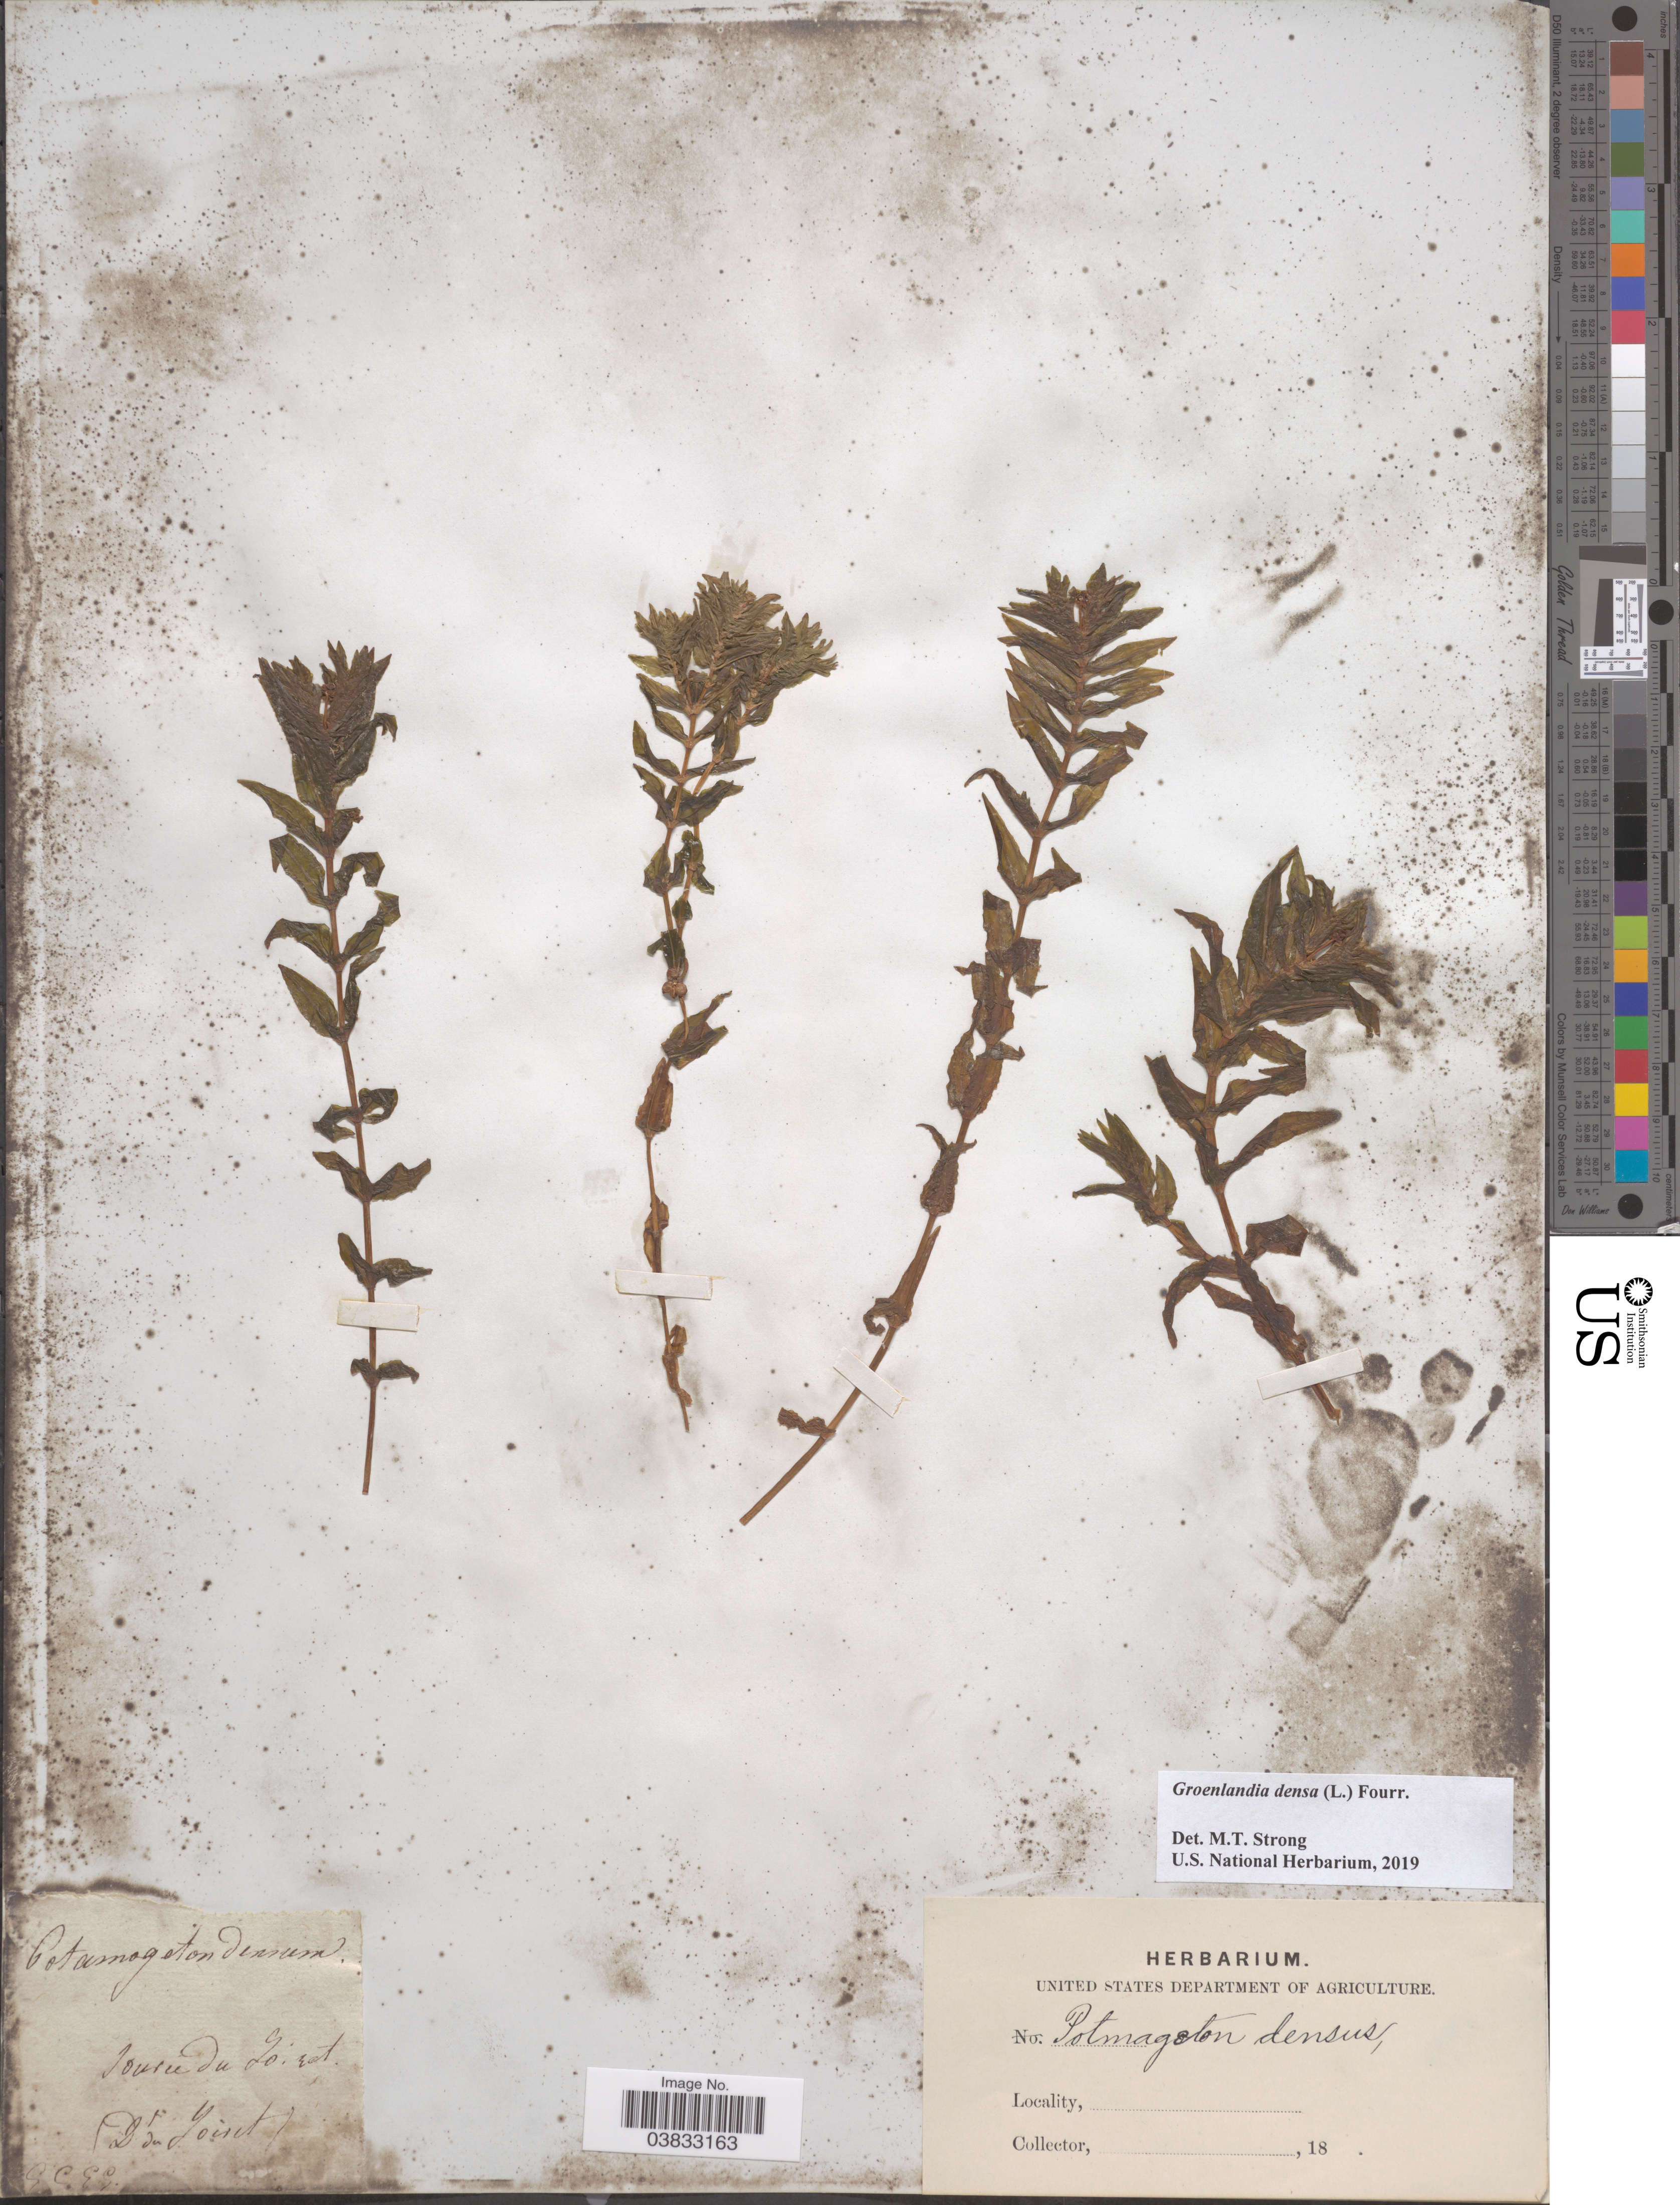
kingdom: Plantae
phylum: Tracheophyta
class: Liliopsida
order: Alismatales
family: Potamogetonaceae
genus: Groenlandia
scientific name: Groenlandia densa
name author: Fourr.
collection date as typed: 18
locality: Souree du [illegible text].[interpreted]